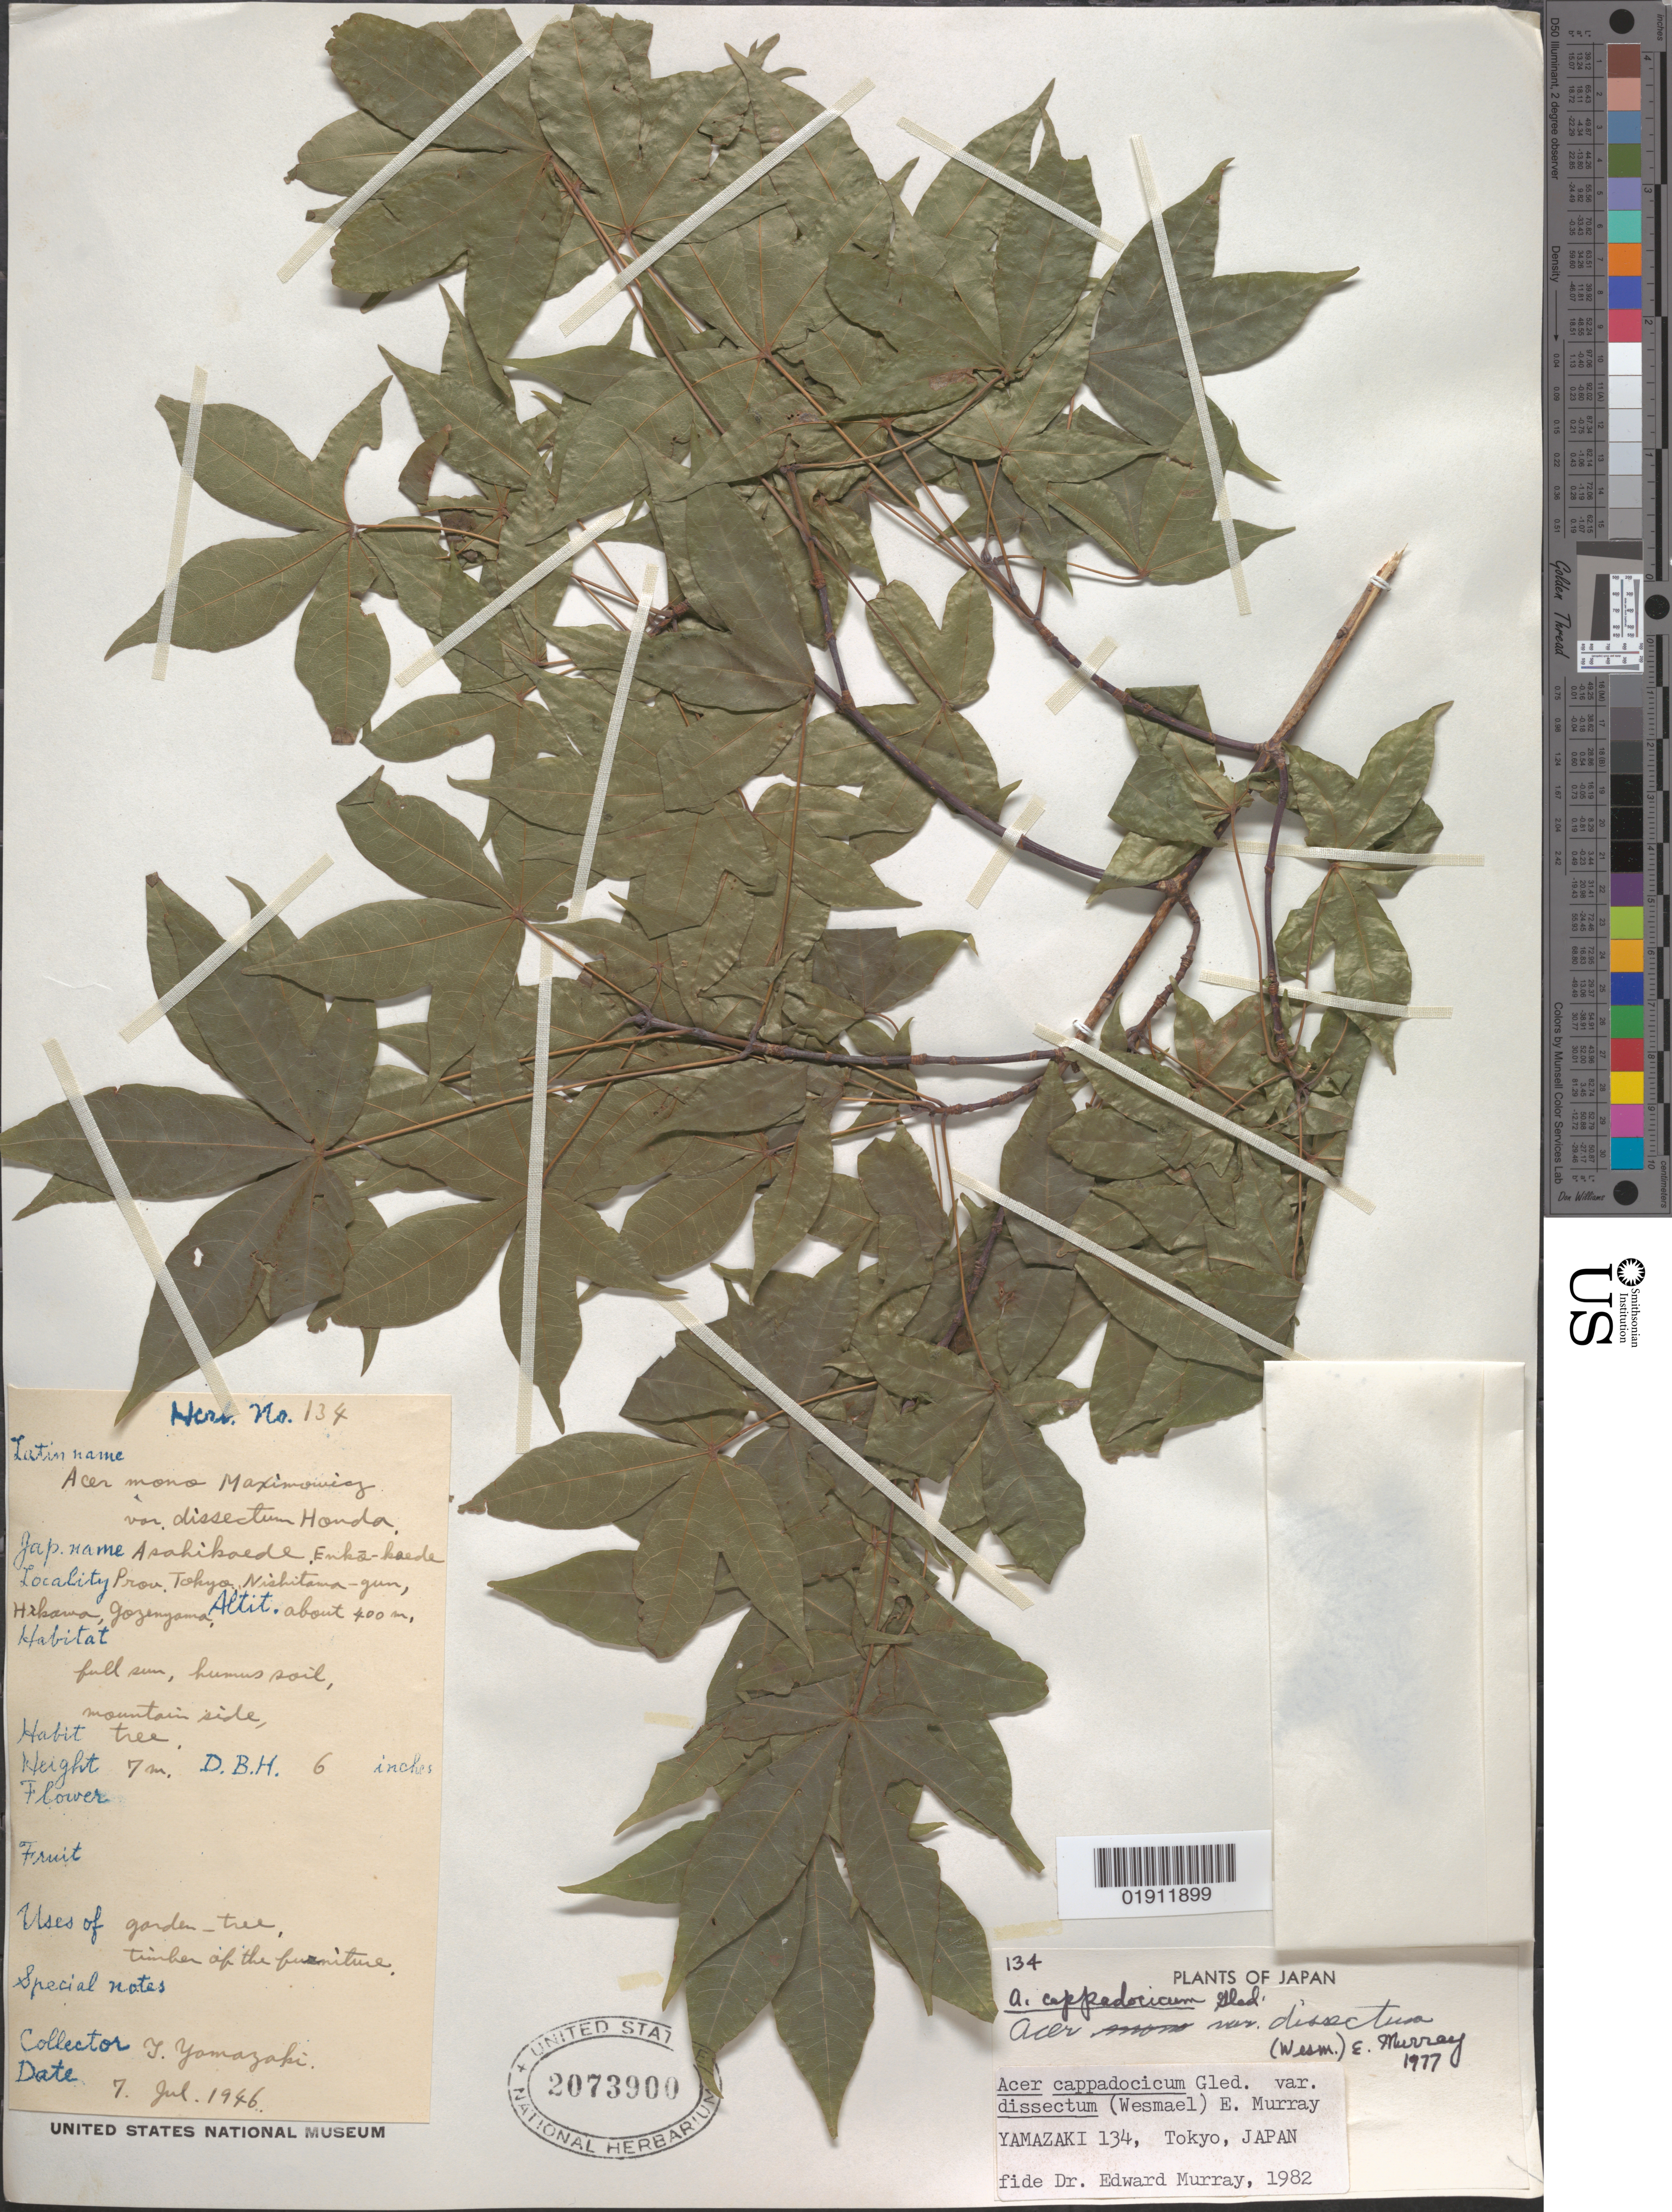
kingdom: Plantae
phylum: Tracheophyta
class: Magnoliopsida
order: Sapindales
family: Sapindaceae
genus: Acer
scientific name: Acer cappadocicum var. dissectum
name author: (Wesm.) A.E. Murray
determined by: Murray, Edward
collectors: T. Yamazaki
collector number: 134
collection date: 1946-07-07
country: Japan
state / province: Tokyo, Federal City of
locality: Nishitama-gun, Hikawa, Gozenyama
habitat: Full sun, humus soil, mountain side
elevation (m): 400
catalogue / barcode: US 2073900